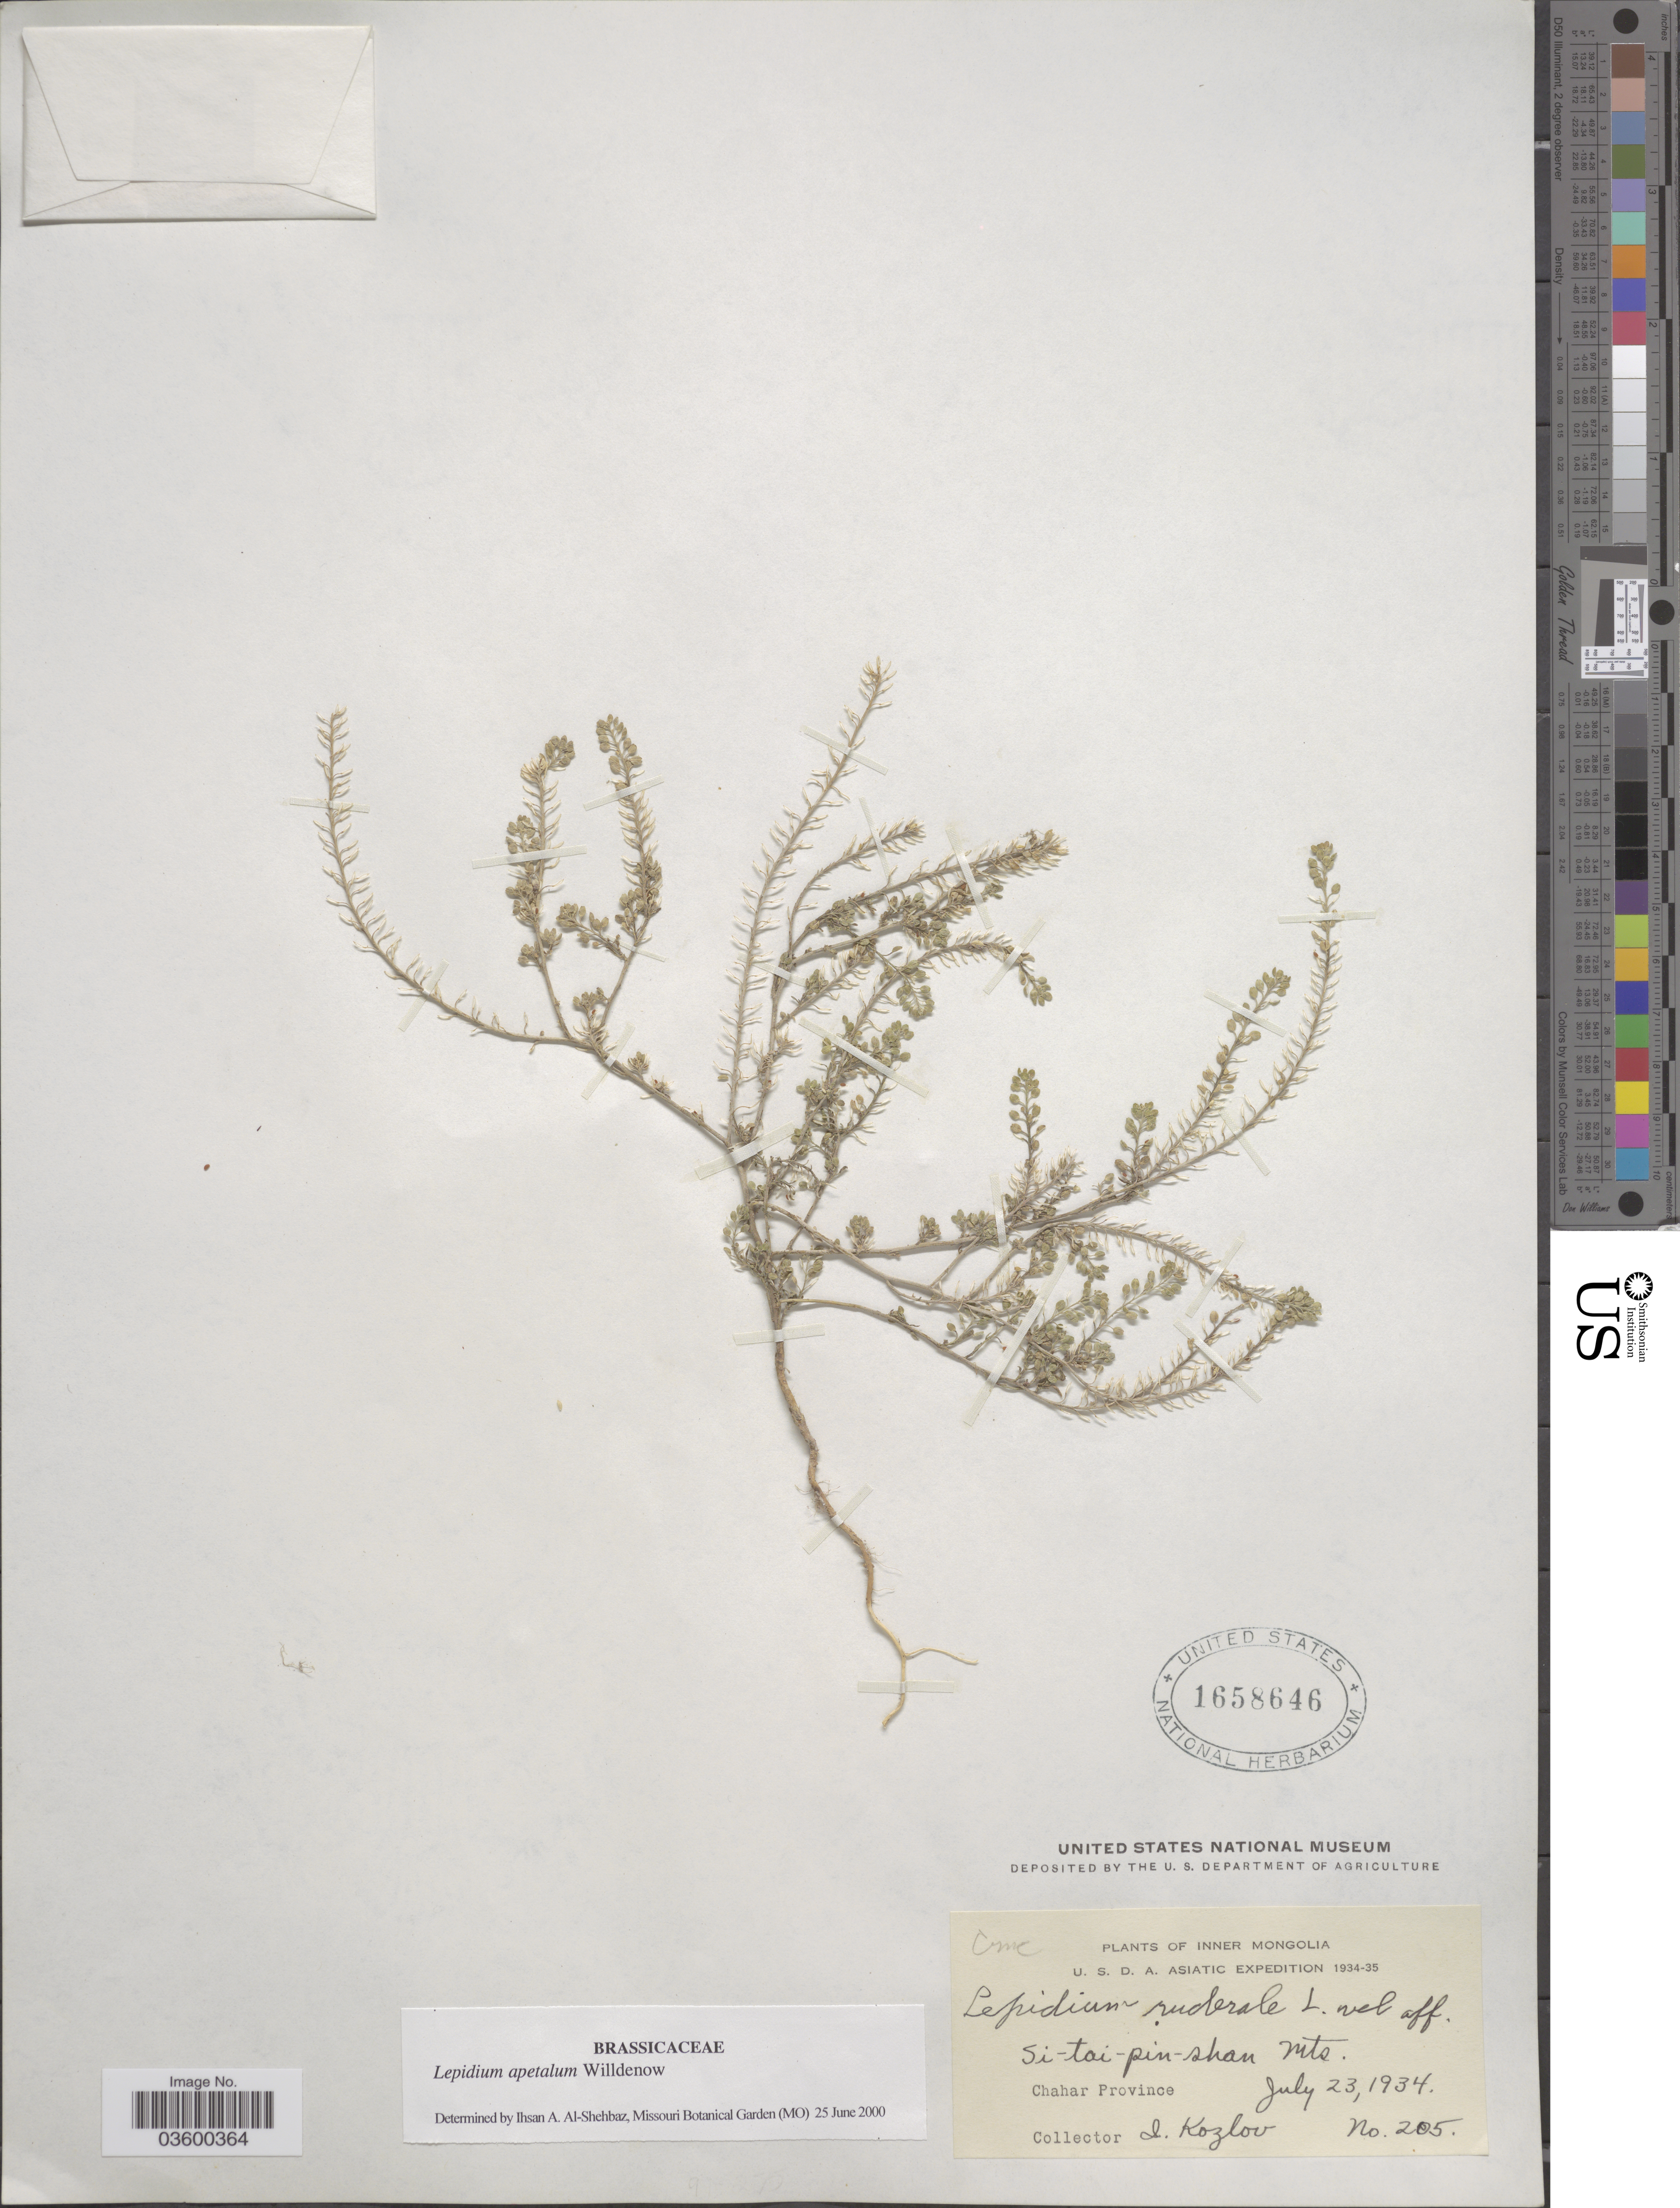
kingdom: Plantae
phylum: Tracheophyta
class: Magnoliopsida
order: Brassicales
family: Brassicaceae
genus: Lepidium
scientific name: Lepidium apetalum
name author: Willd.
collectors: I. Kozlov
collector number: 205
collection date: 1934-07-23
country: China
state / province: Nei Monggol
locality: Inner Mongolia. Si-tai-pin-shan Mts. Chahar Province.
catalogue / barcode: US 1658646